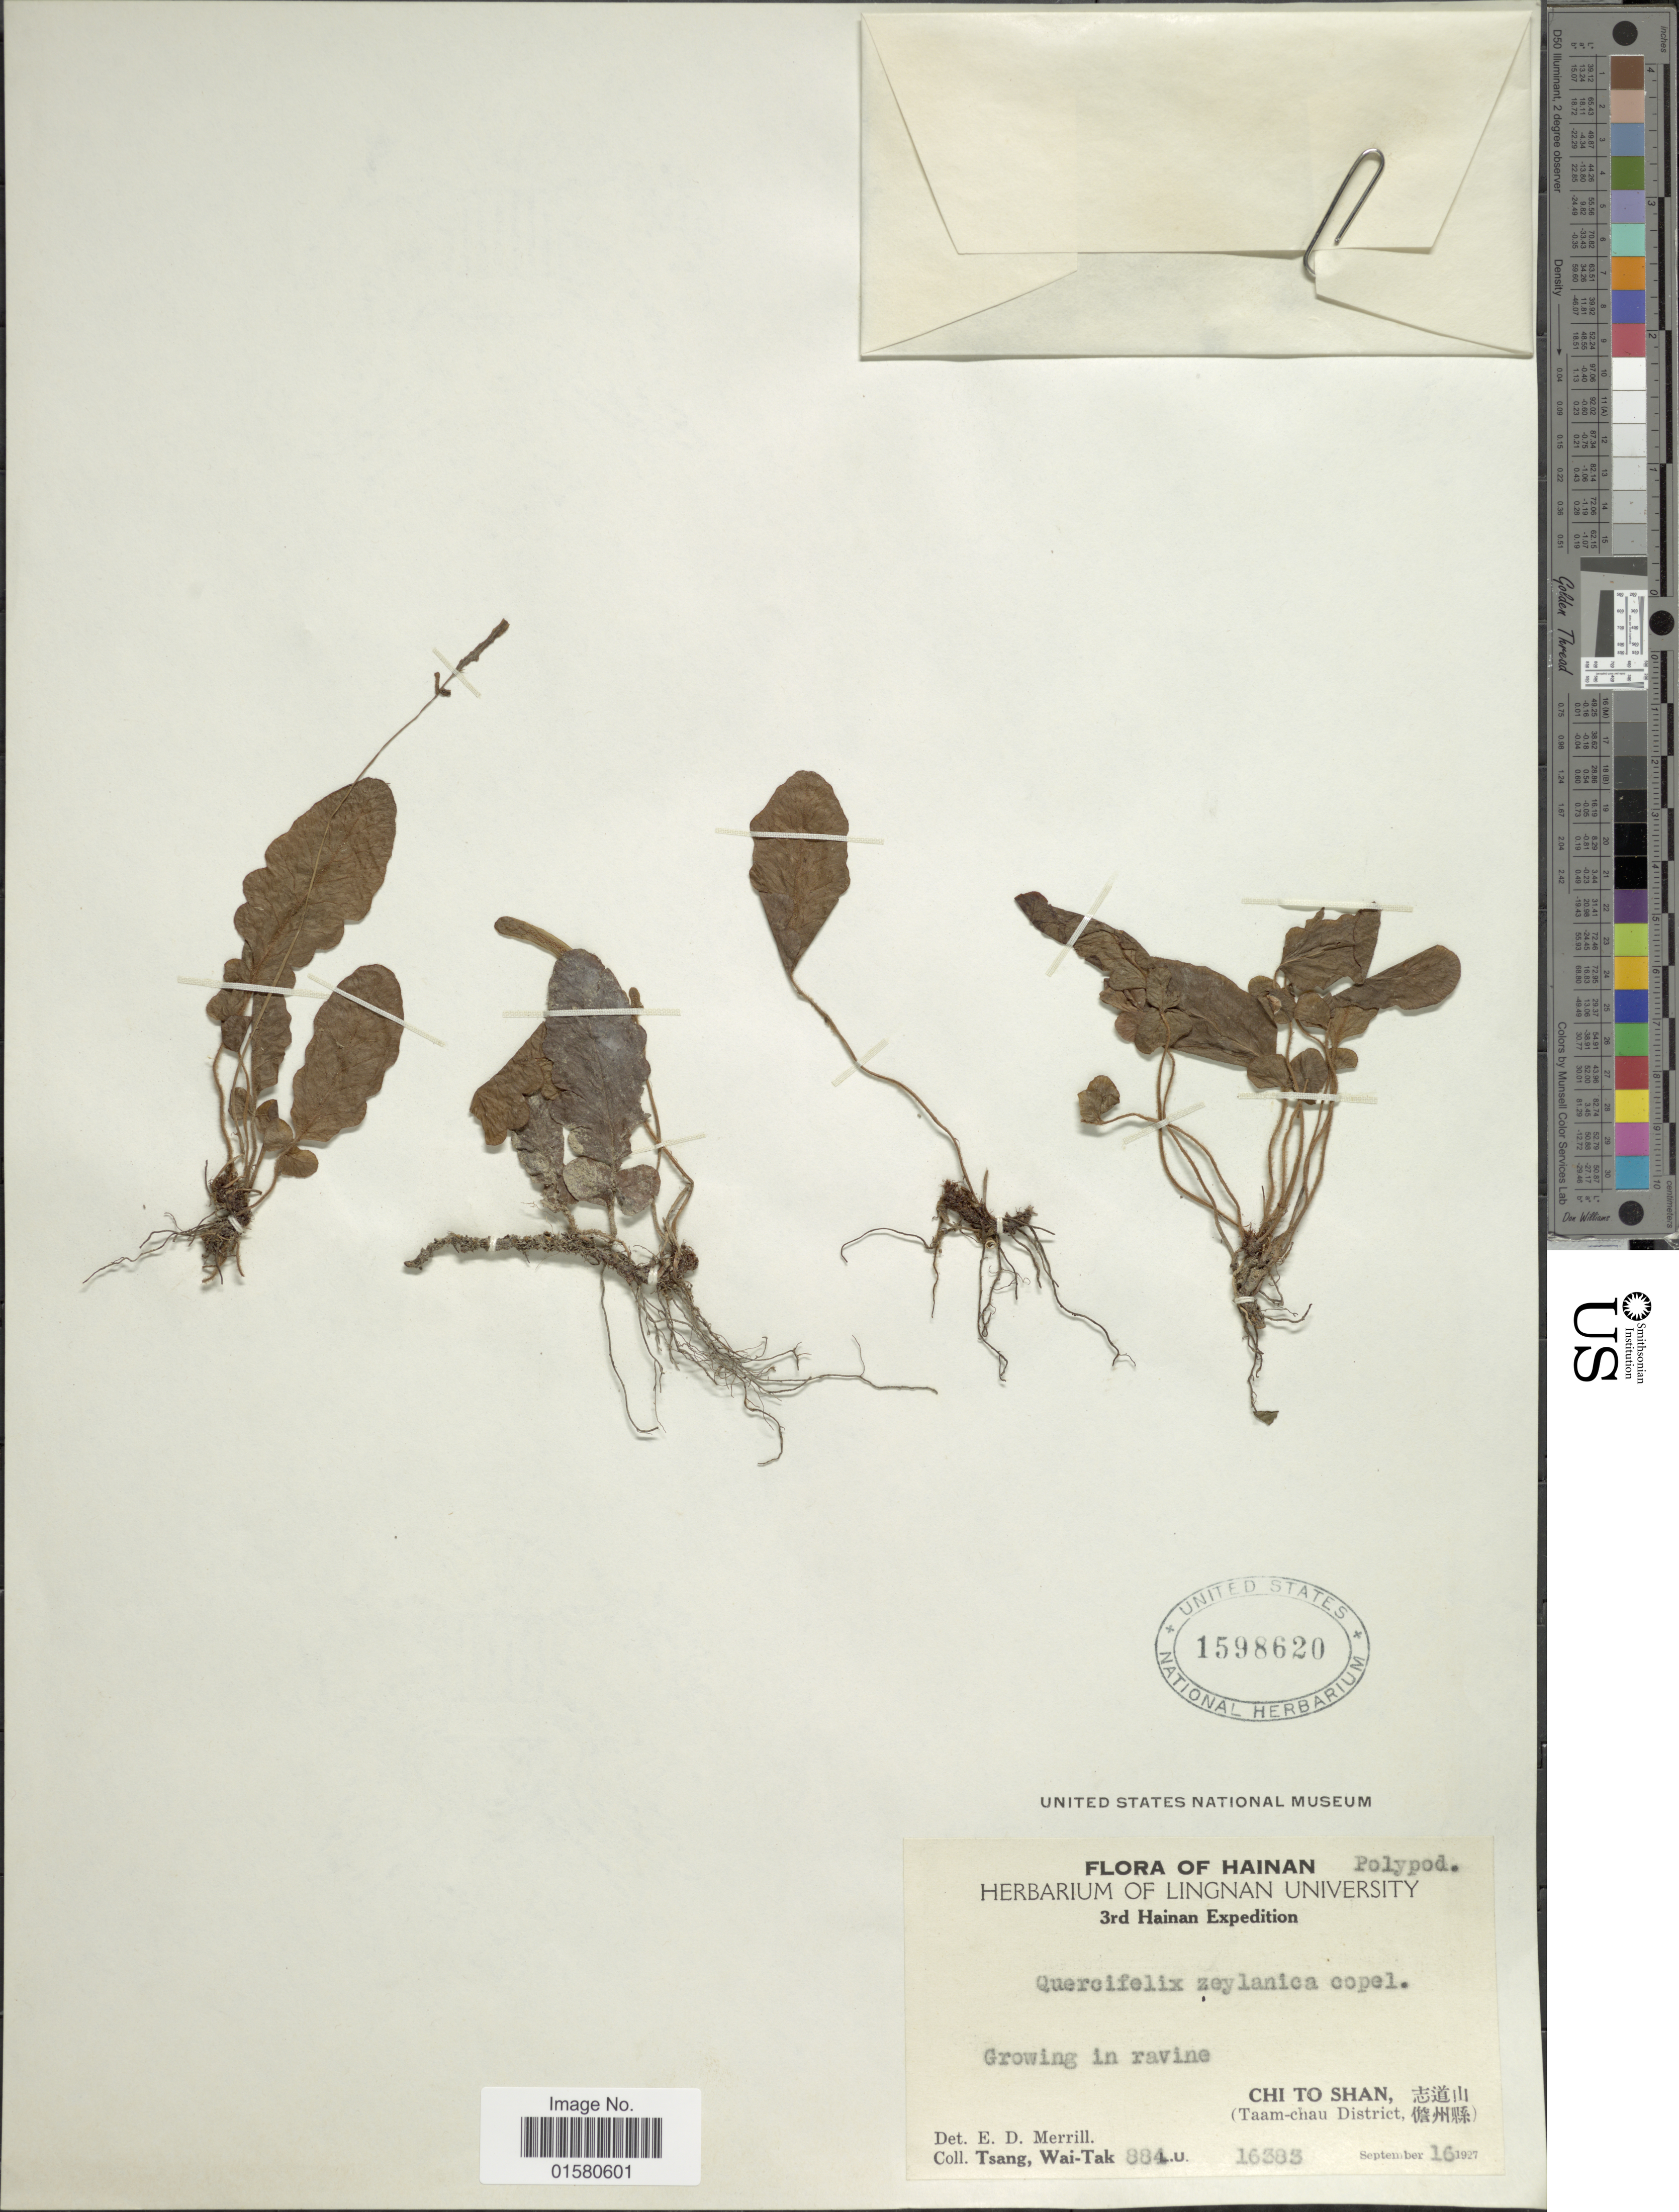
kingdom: Plantae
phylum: Tracheophyta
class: Polypodiopsida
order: Polypodiales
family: Tectariaceae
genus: Tectaria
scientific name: Tectaria zeilanica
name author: (Houtt.) Sledge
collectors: W. T. Tsang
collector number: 884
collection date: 1927-09-16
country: China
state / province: Hainan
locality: Chi To Shan (Taam-chau District)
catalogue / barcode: US 1598620